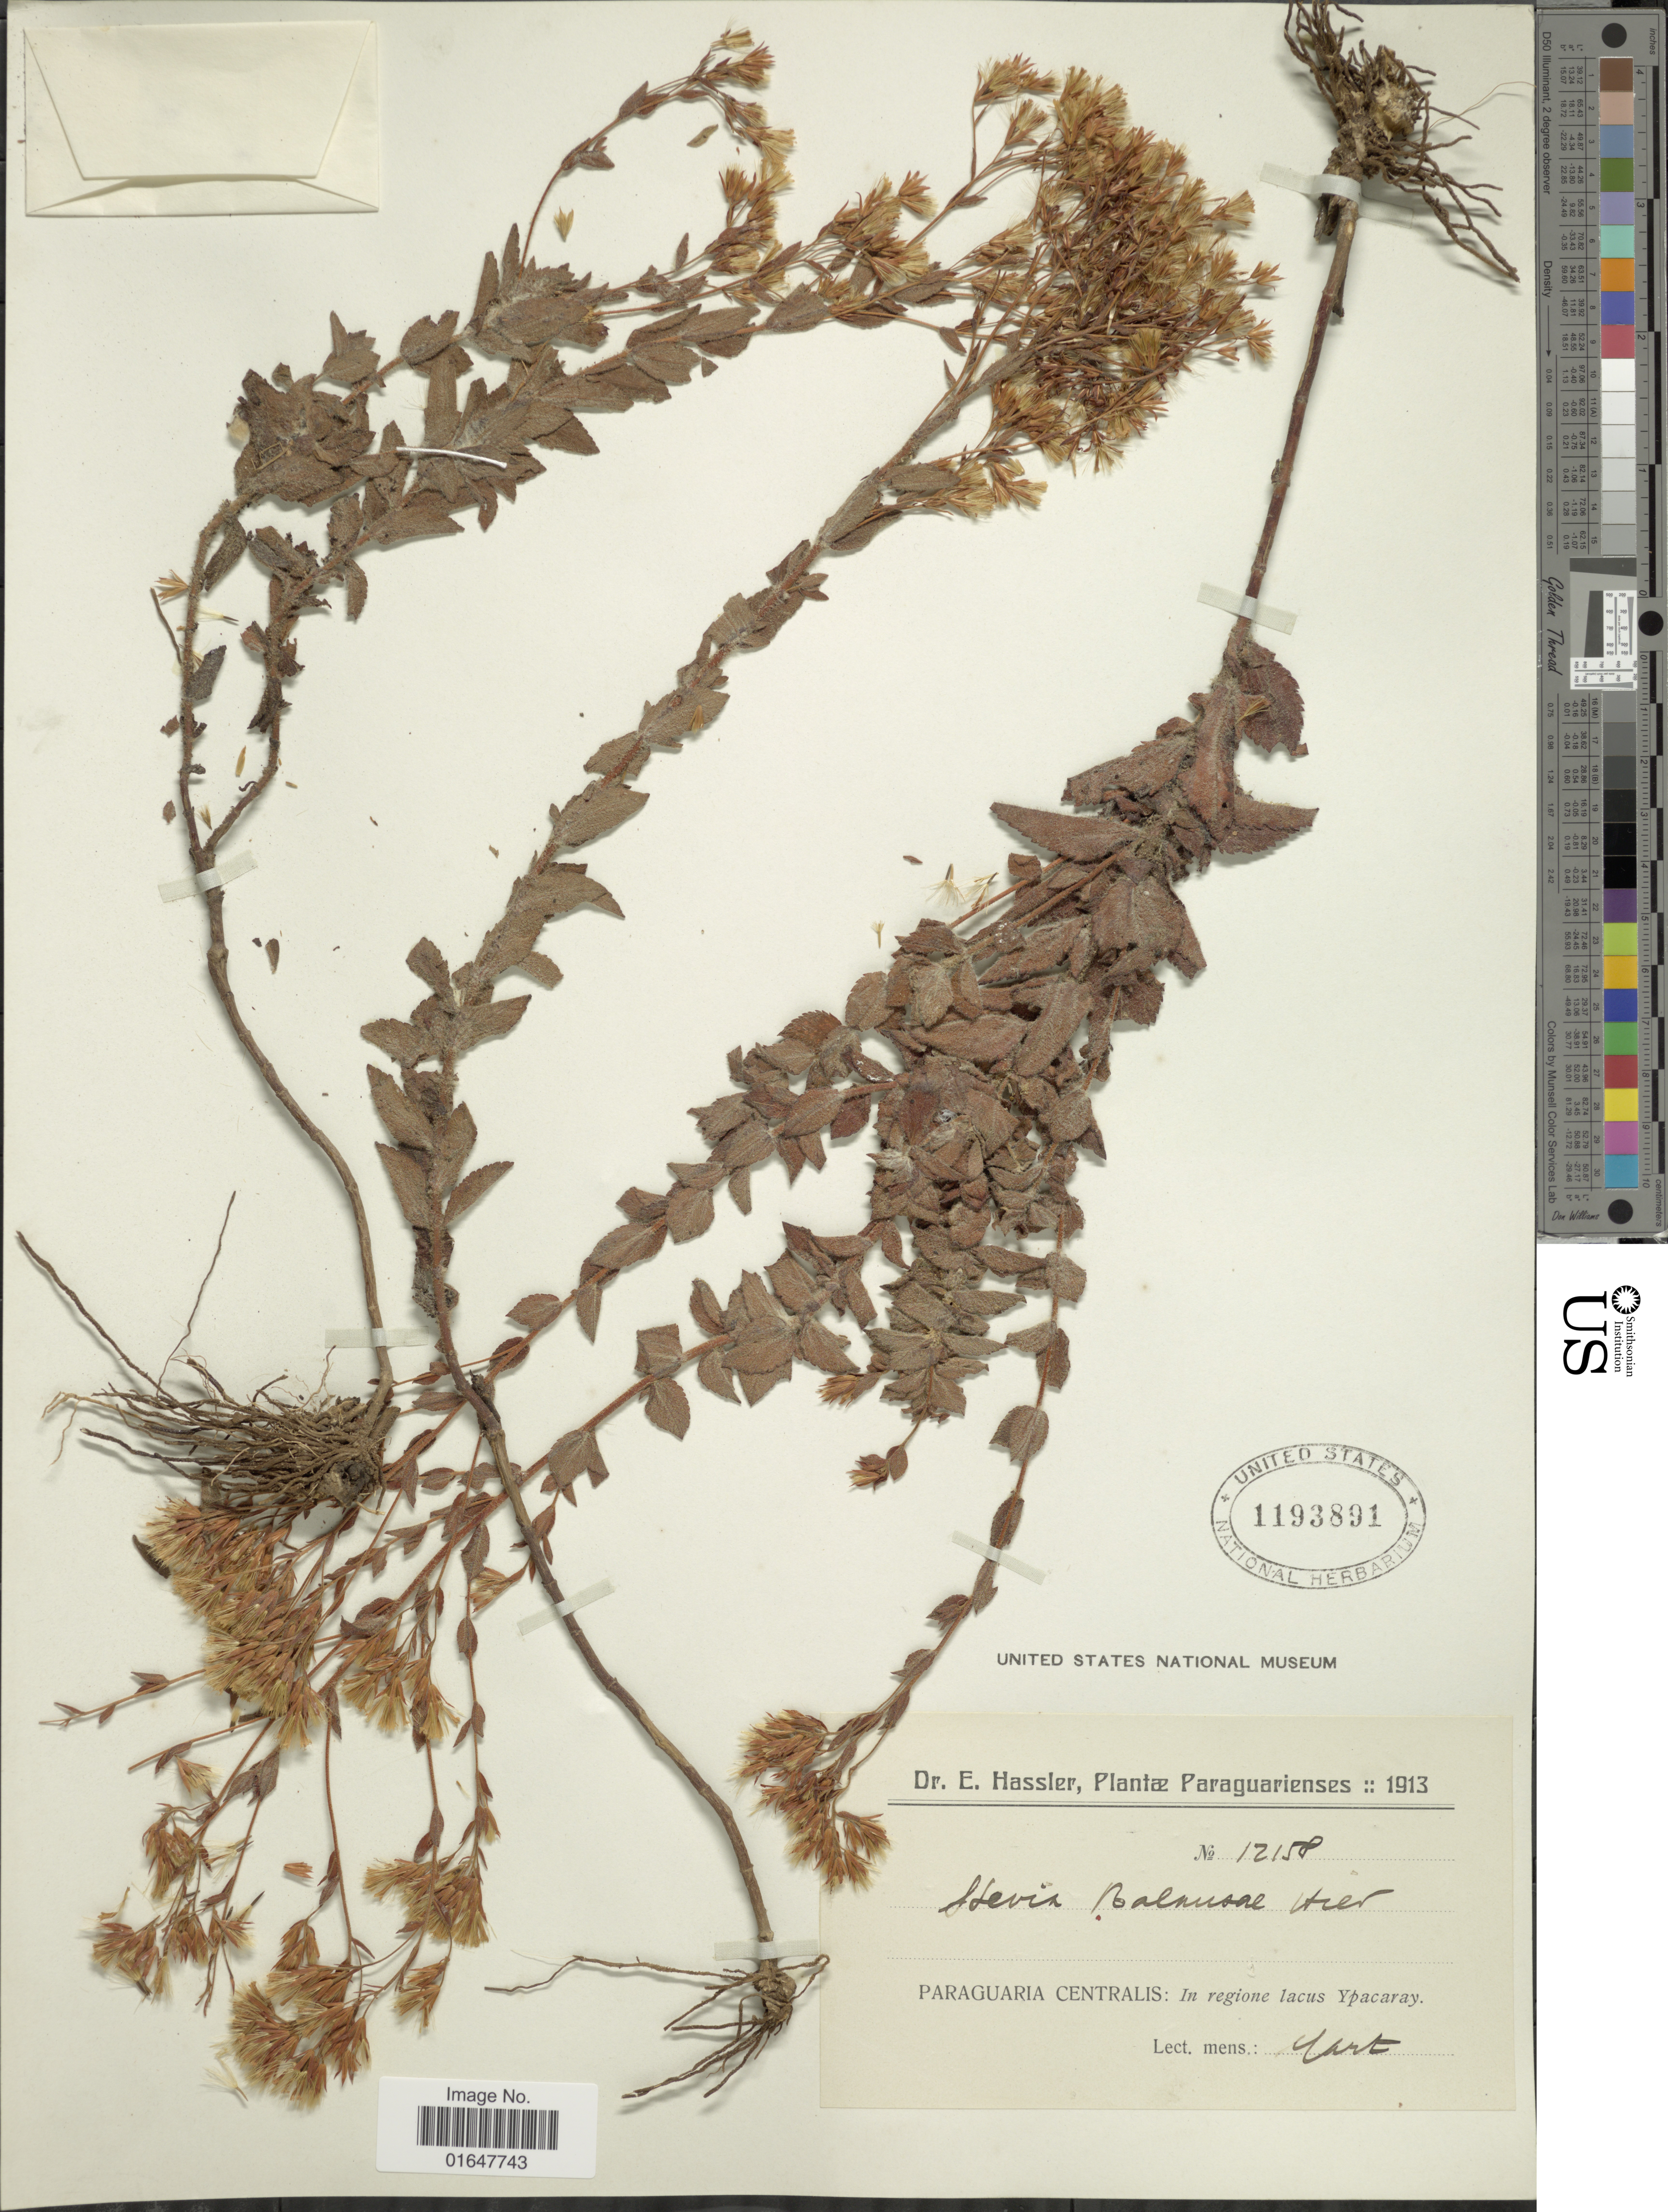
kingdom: Plantae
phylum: Tracheophyta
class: Magnoliopsida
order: Asterales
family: Asteraceae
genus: Stevia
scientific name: Stevia balansae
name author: Hieron.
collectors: E. Hassler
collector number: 12158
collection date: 1913-03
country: Paraguay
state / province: Paraguari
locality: Paraguaria Centralis, Ypacaray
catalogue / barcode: US 1193891